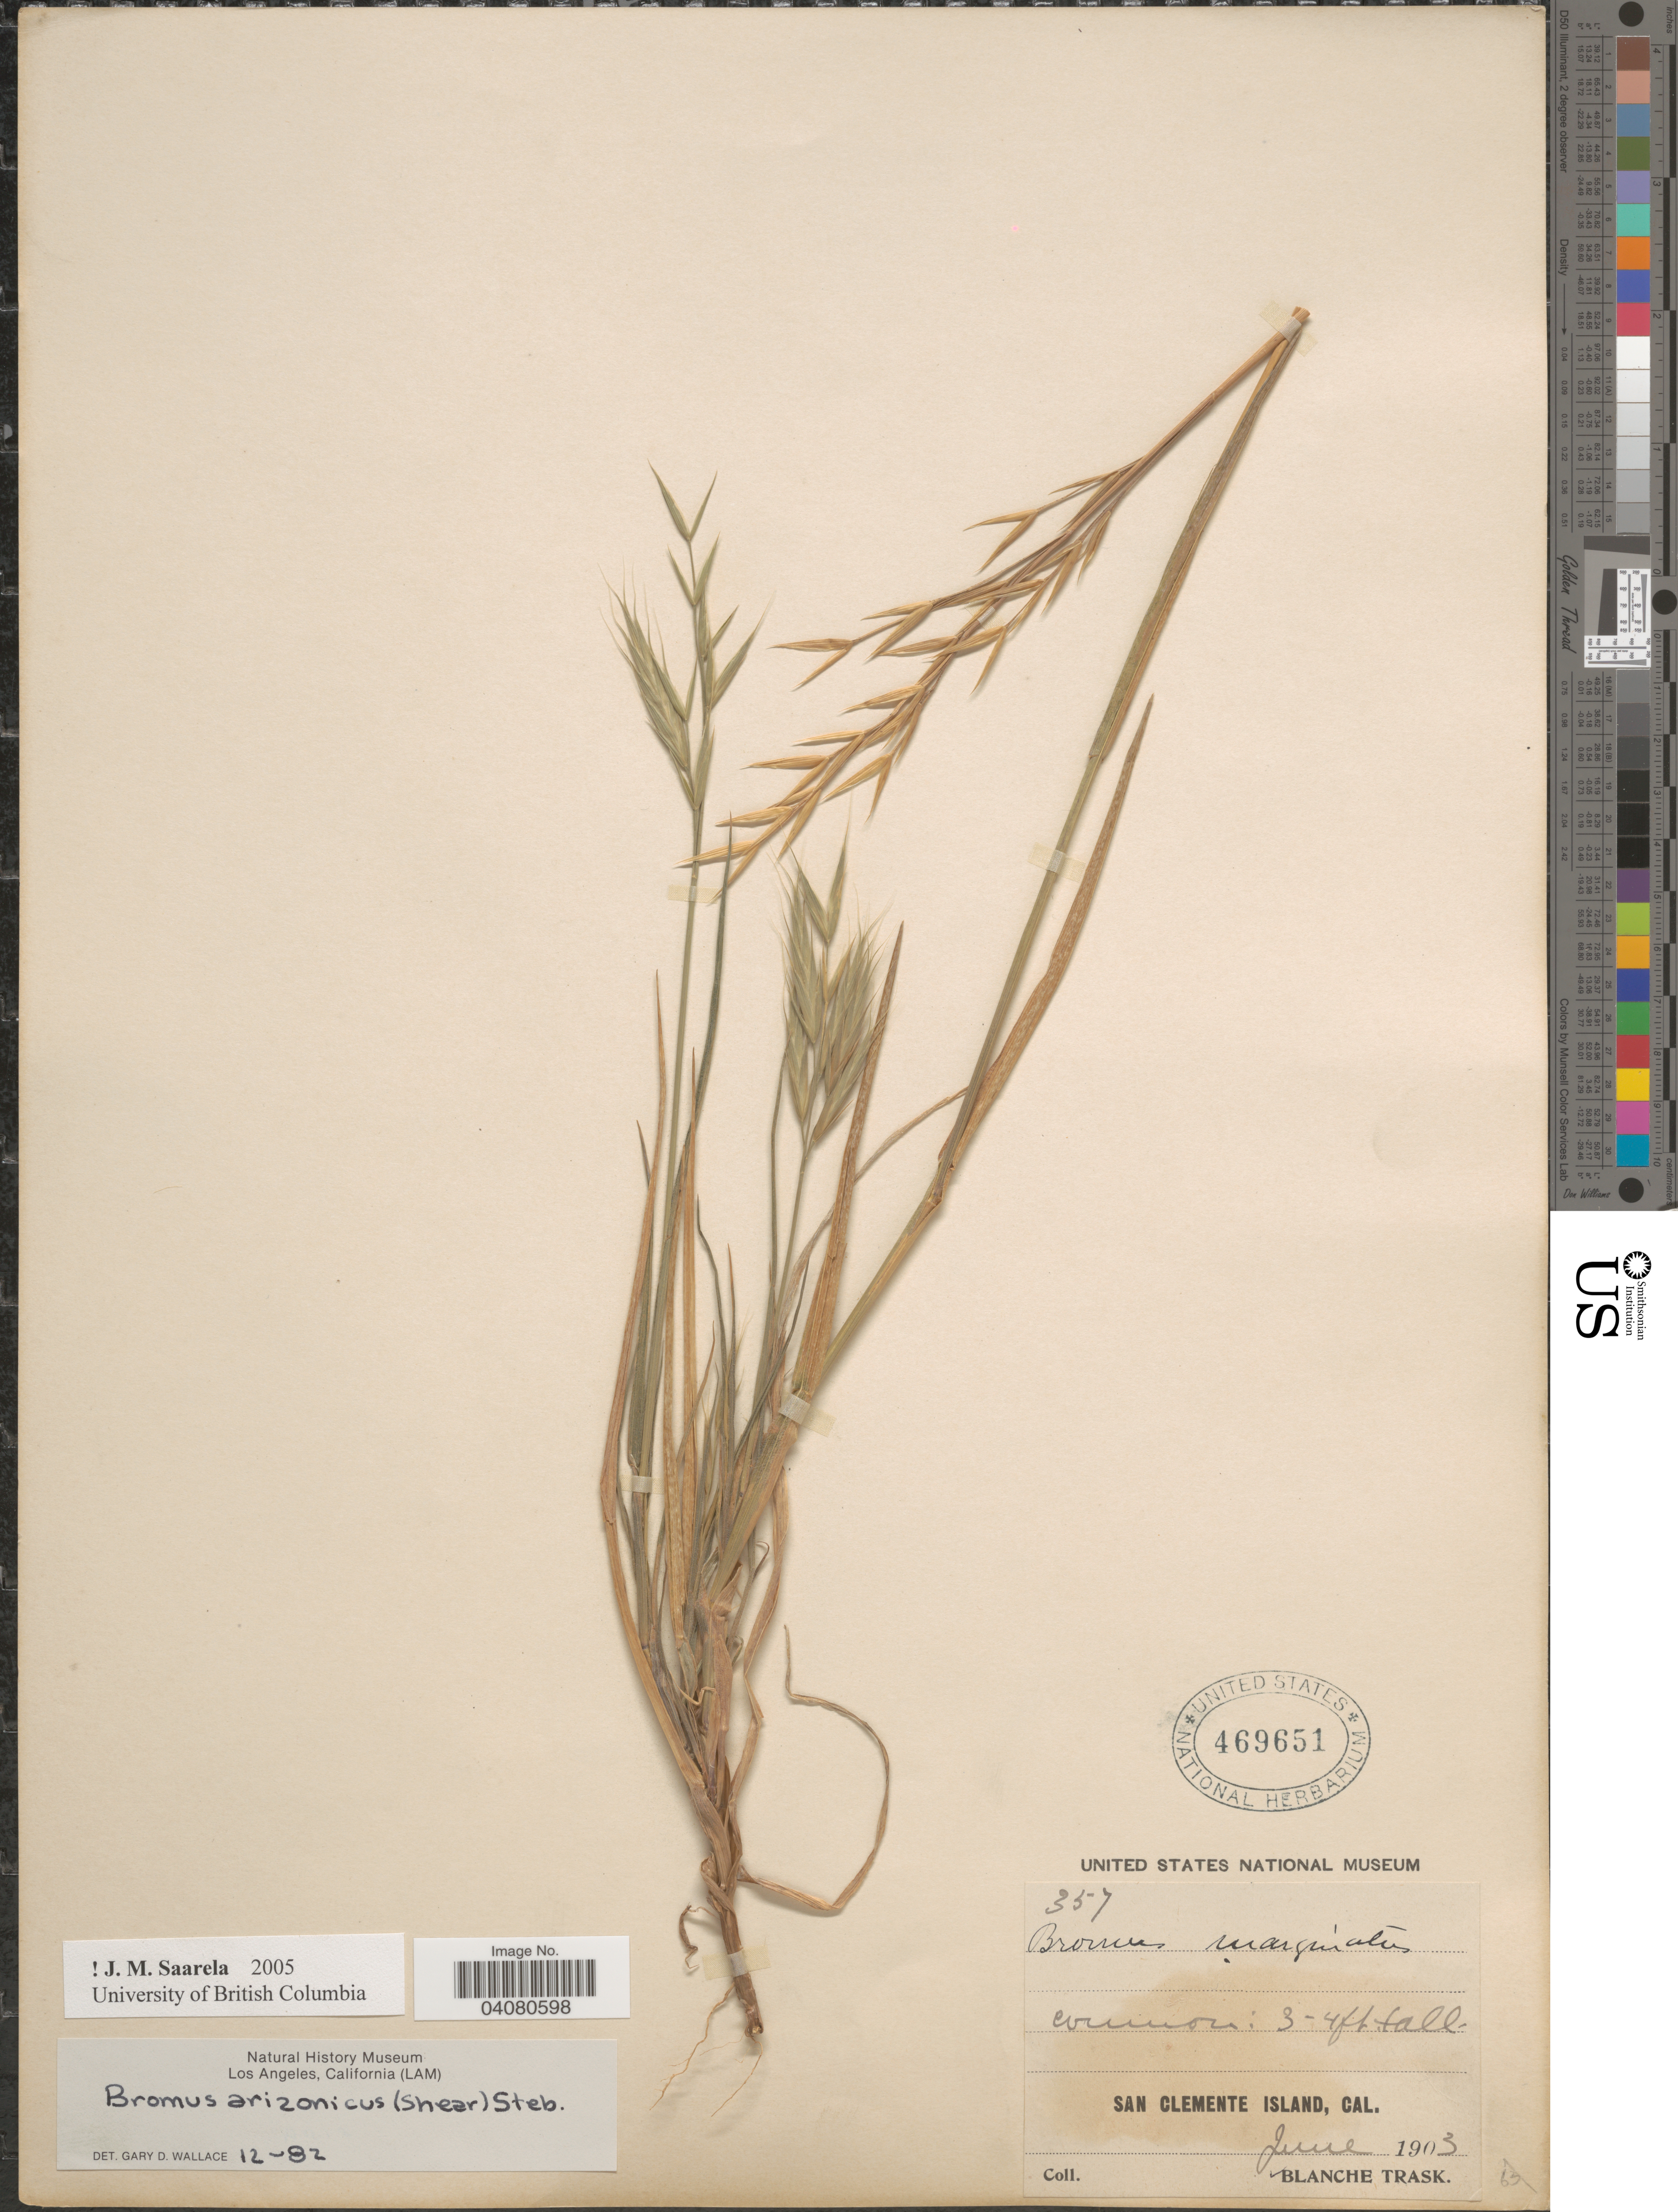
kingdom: Plantae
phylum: Tracheophyta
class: Liliopsida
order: Poales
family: Poaceae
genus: Bromus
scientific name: Bromus arizonicus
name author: (Shear) Stebbins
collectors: B. Trask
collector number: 357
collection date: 1903-06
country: United States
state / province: California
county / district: Los Angeles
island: San Clemente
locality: San Clemente Island.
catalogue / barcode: US 469651